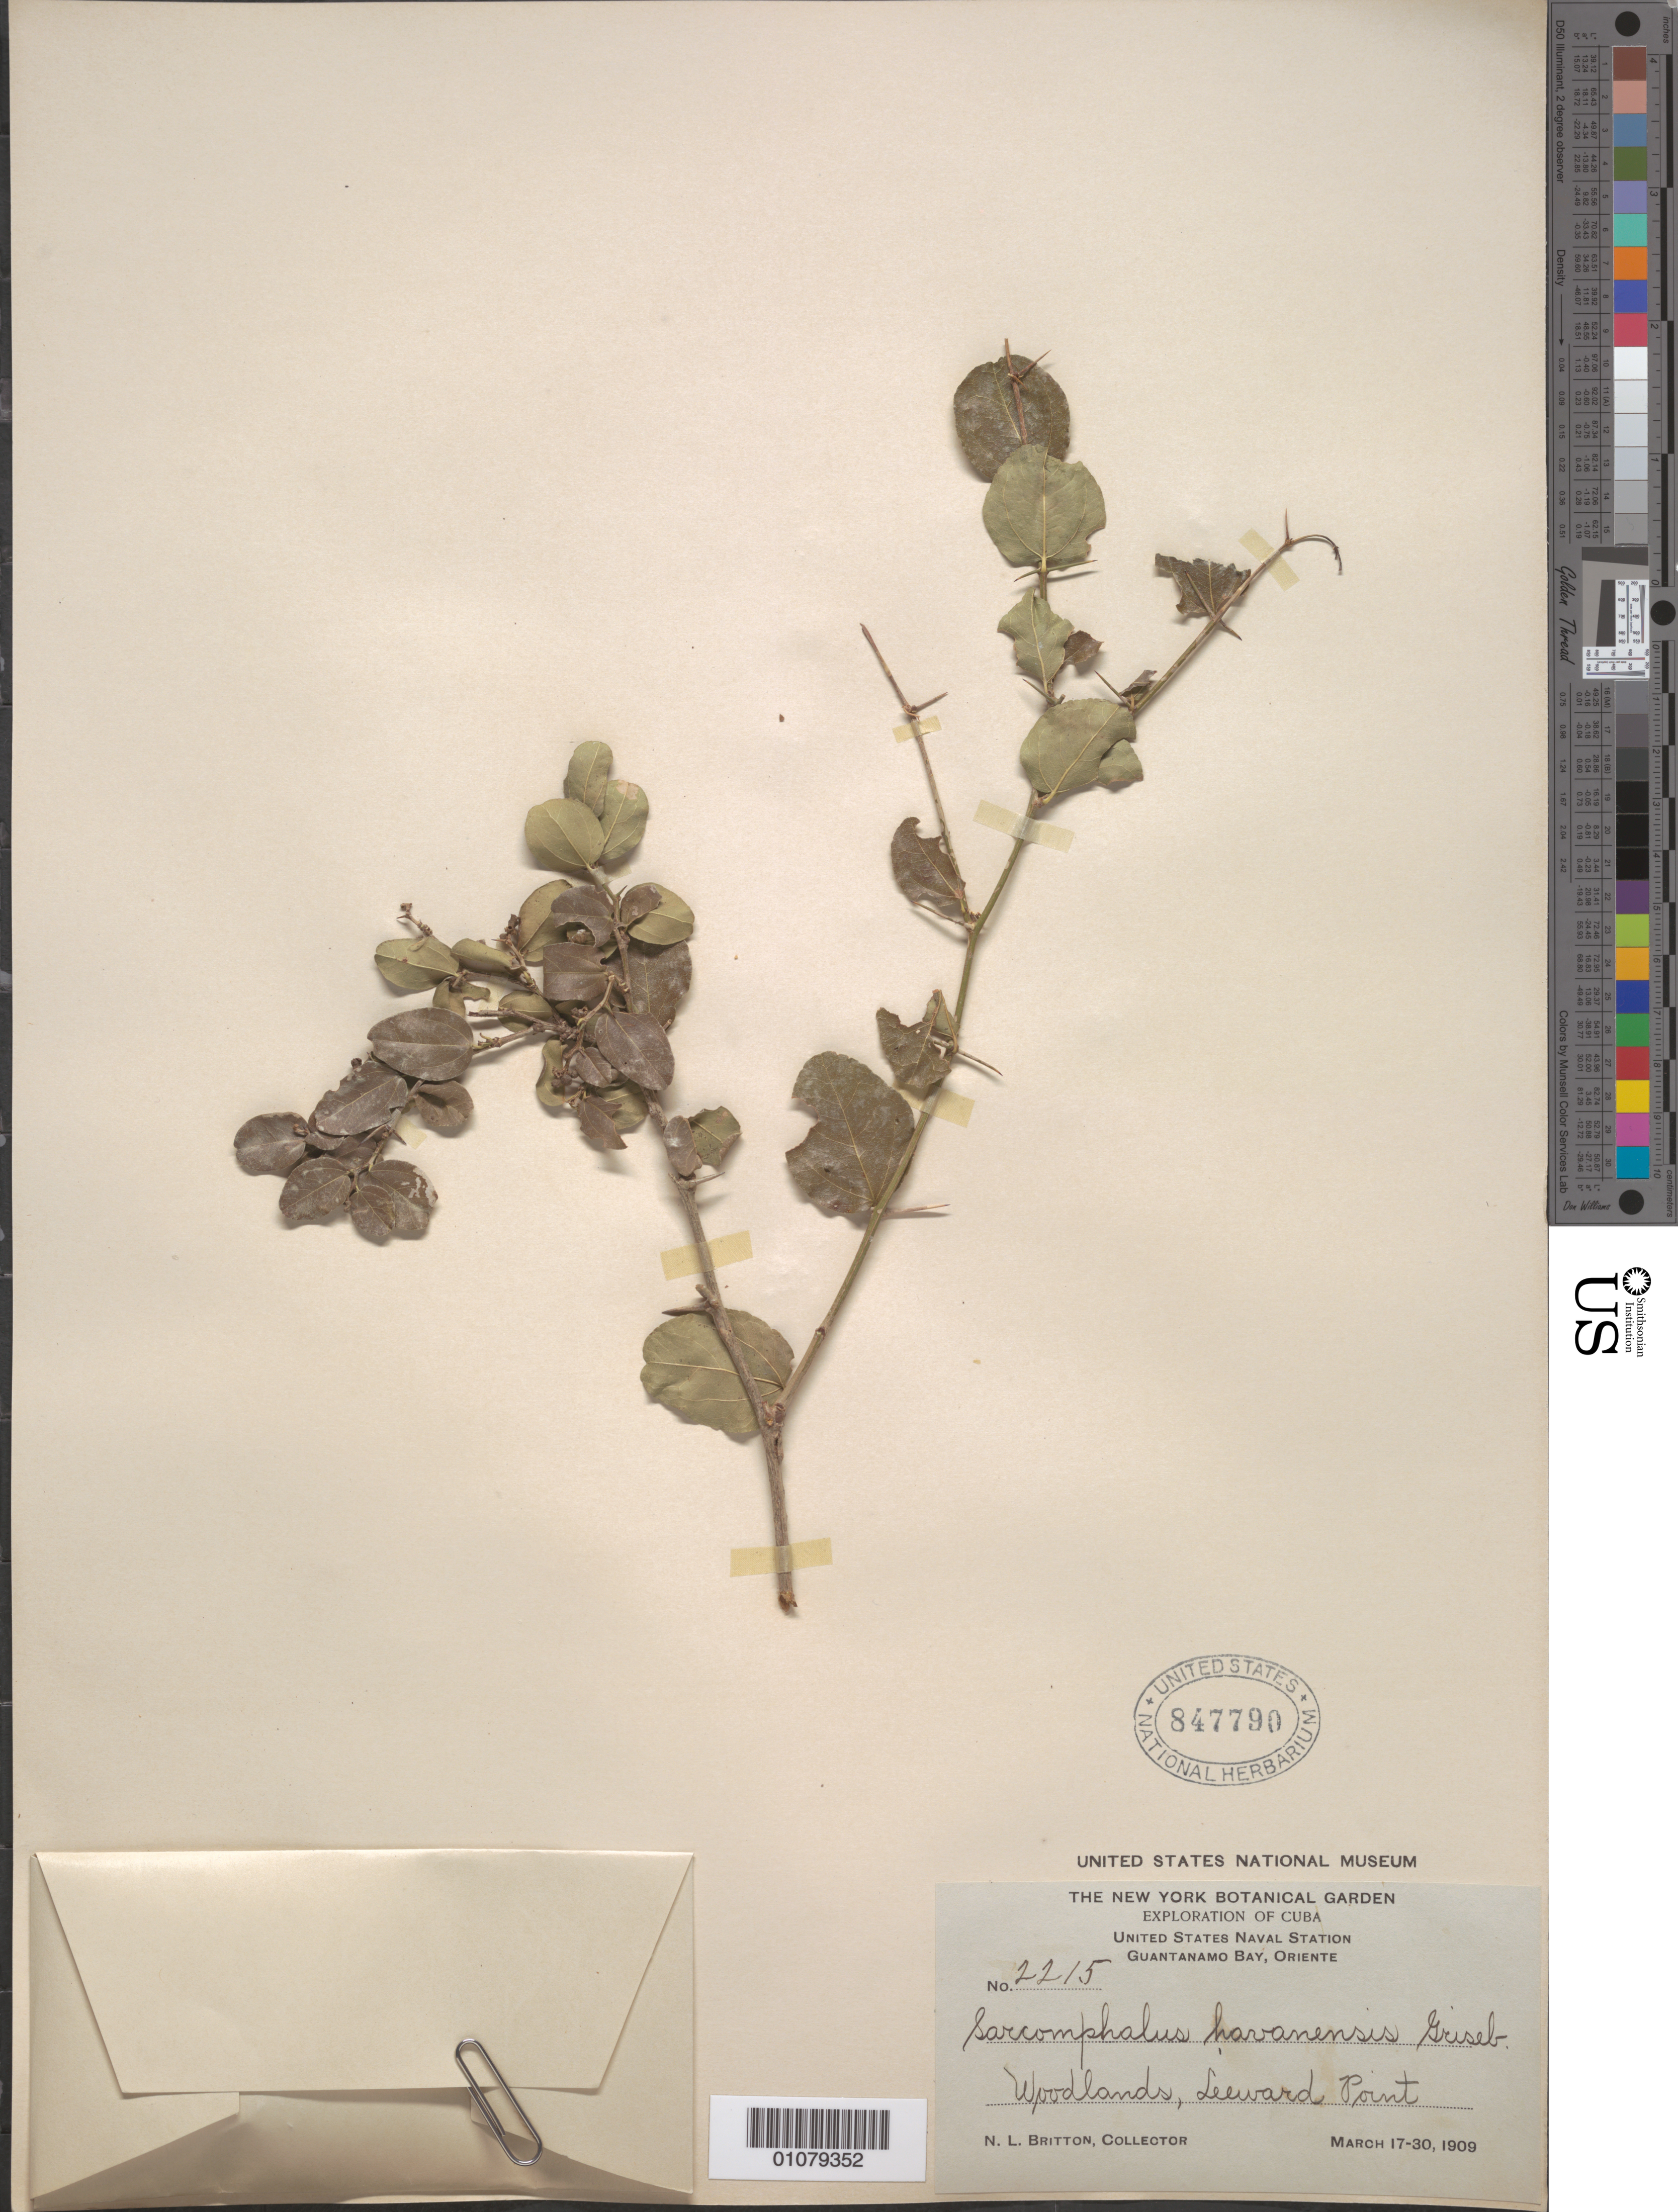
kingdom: Plantae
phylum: Tracheophyta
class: Magnoliopsida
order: Rosales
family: Rhamnaceae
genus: Sarcomphalus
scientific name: Sarcomphalus havanensis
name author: (Kunth) Griseb.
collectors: N. Britton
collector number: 2215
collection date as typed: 17 Mar 1909 to 30 Mar 1909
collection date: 1909-03-17/1909-03-30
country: Cuba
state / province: Guantánamo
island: Cuba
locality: United States Naval Station Guantánamo Bay, Oriente Woodlands, Leeward Point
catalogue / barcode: US 847790